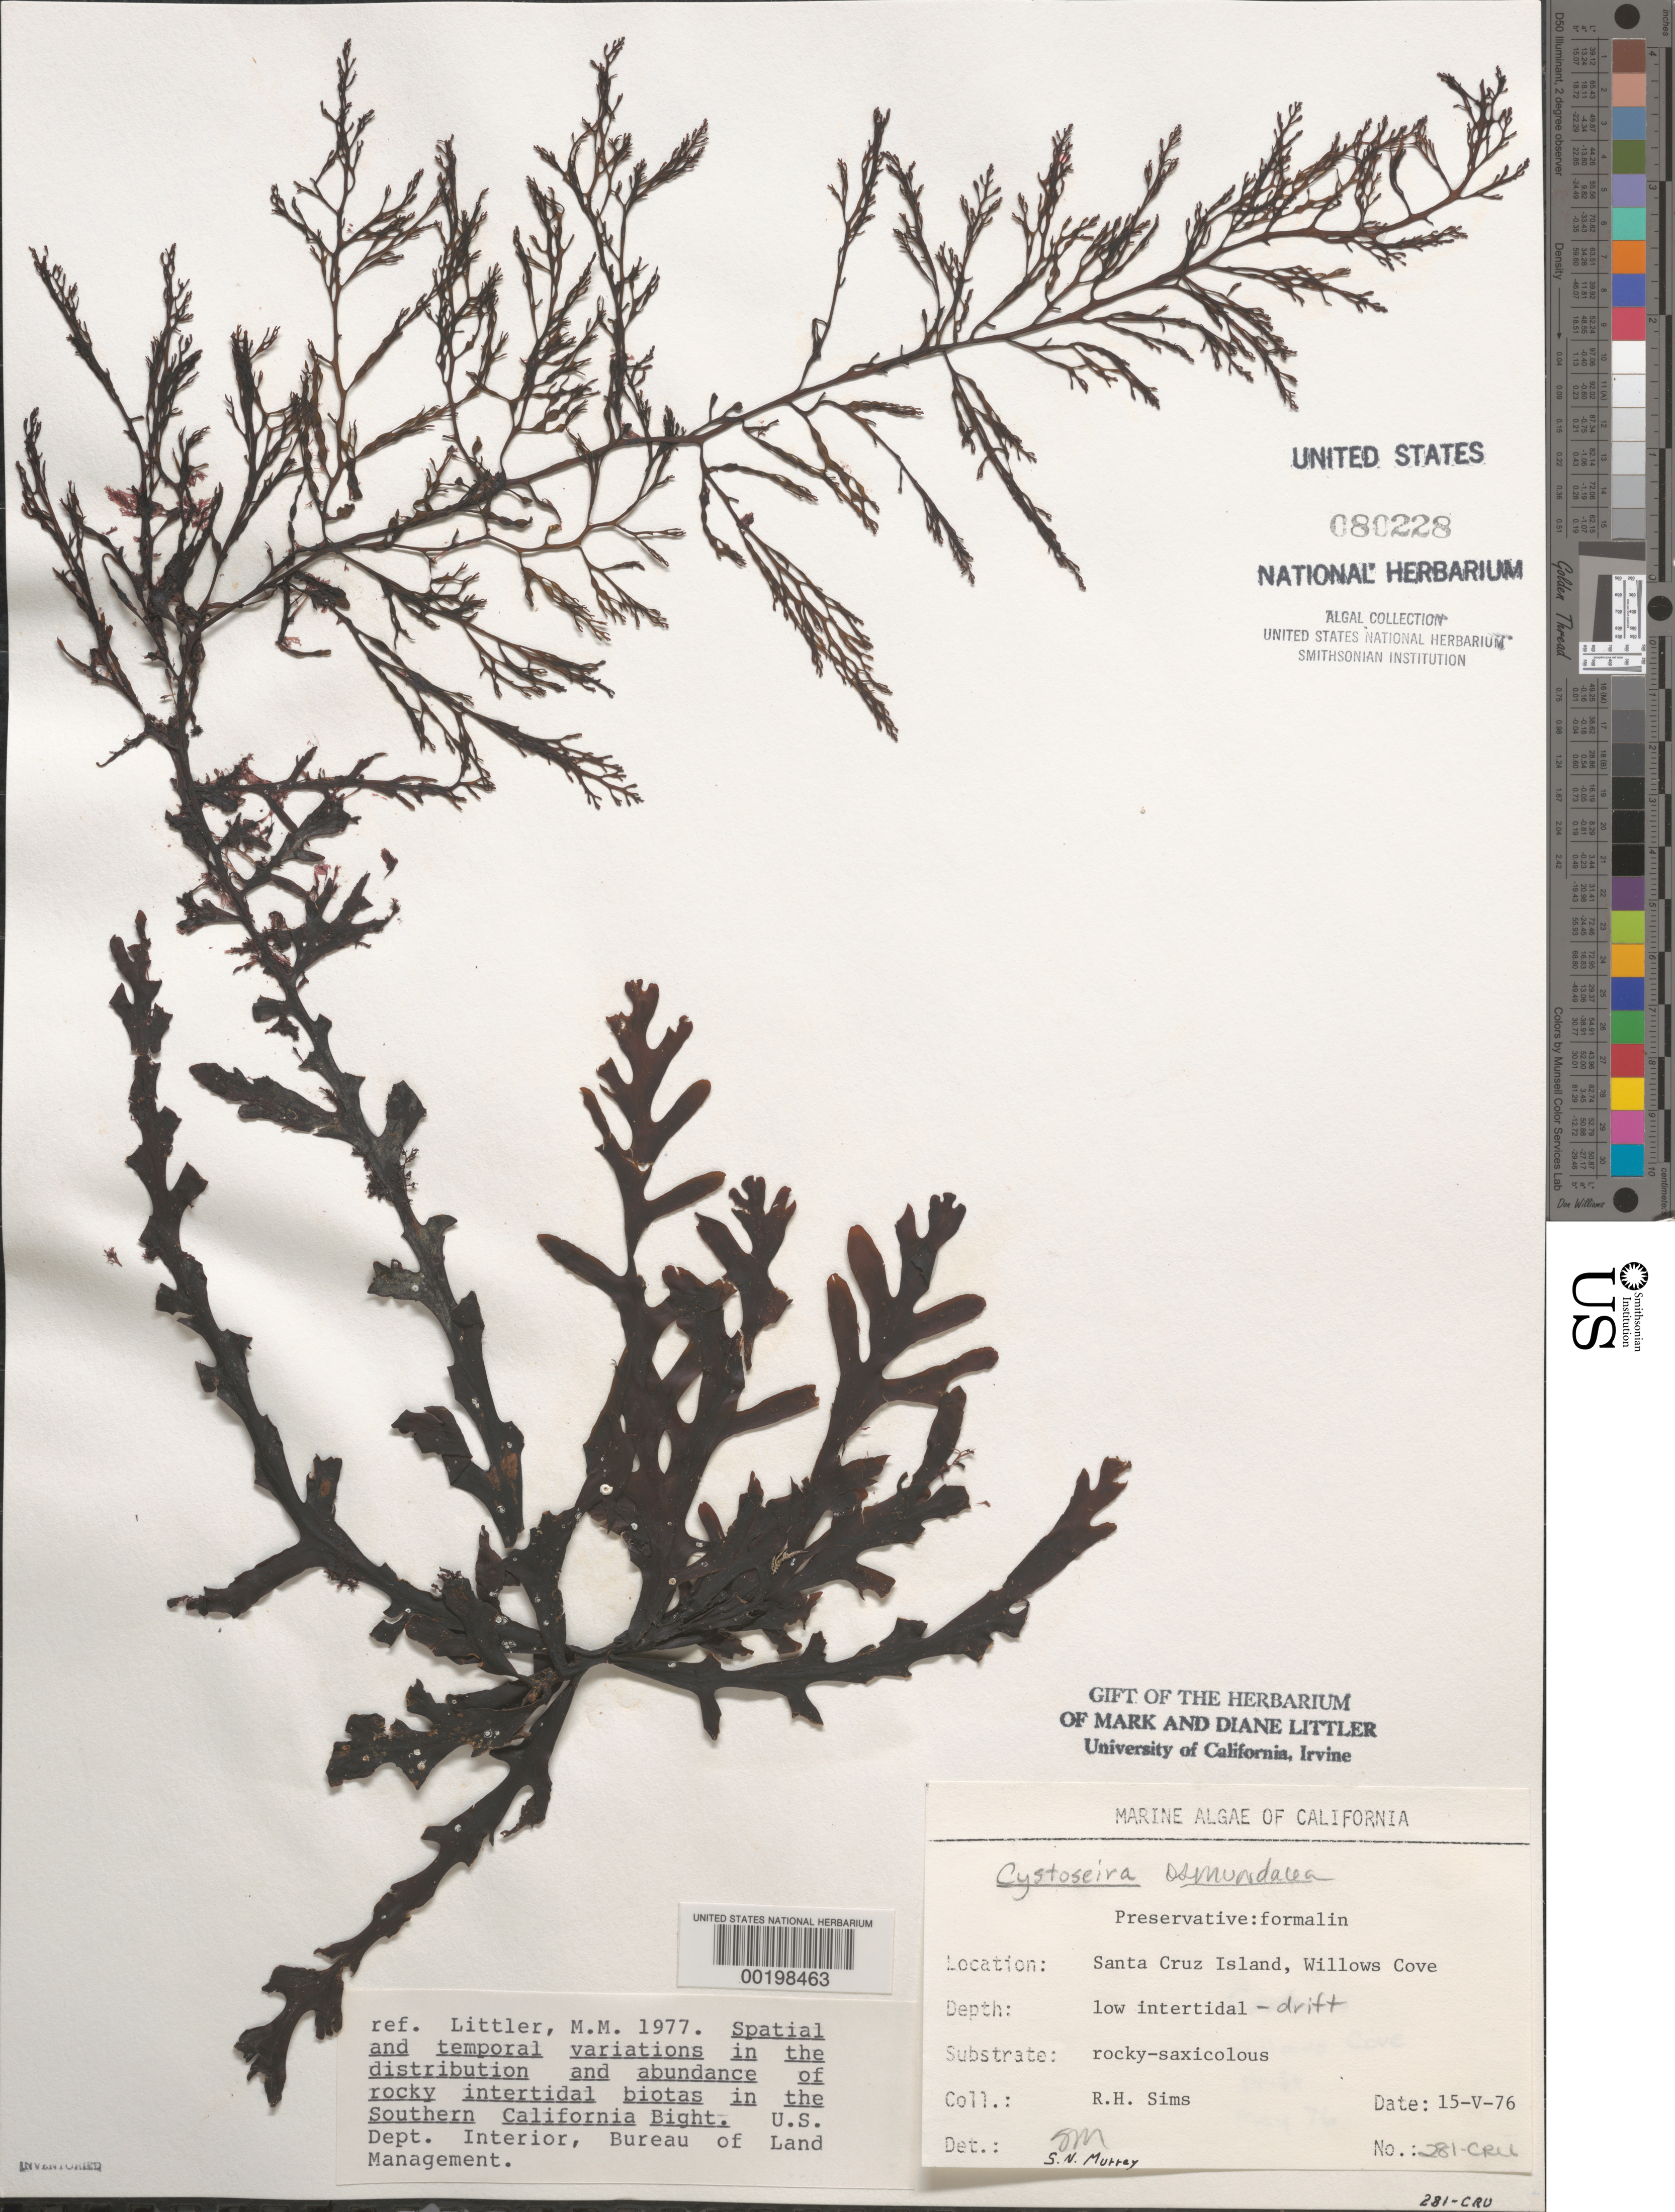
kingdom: Chromista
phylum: Ochrophyta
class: Phaeophyceae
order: Fucales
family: Sargassaceae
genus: Cystoseira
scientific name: Cystoseira osmundacea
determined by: Murray, S. N.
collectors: R. H. Sims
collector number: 281-cru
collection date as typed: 15 May 1976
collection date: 1976-05-15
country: United States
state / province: California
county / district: Santa Barbara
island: Santa Cruz Island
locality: Willows Anchorage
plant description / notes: BLM-SOCALBIGHT Rocky Intertidal Survey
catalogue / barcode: US 80228